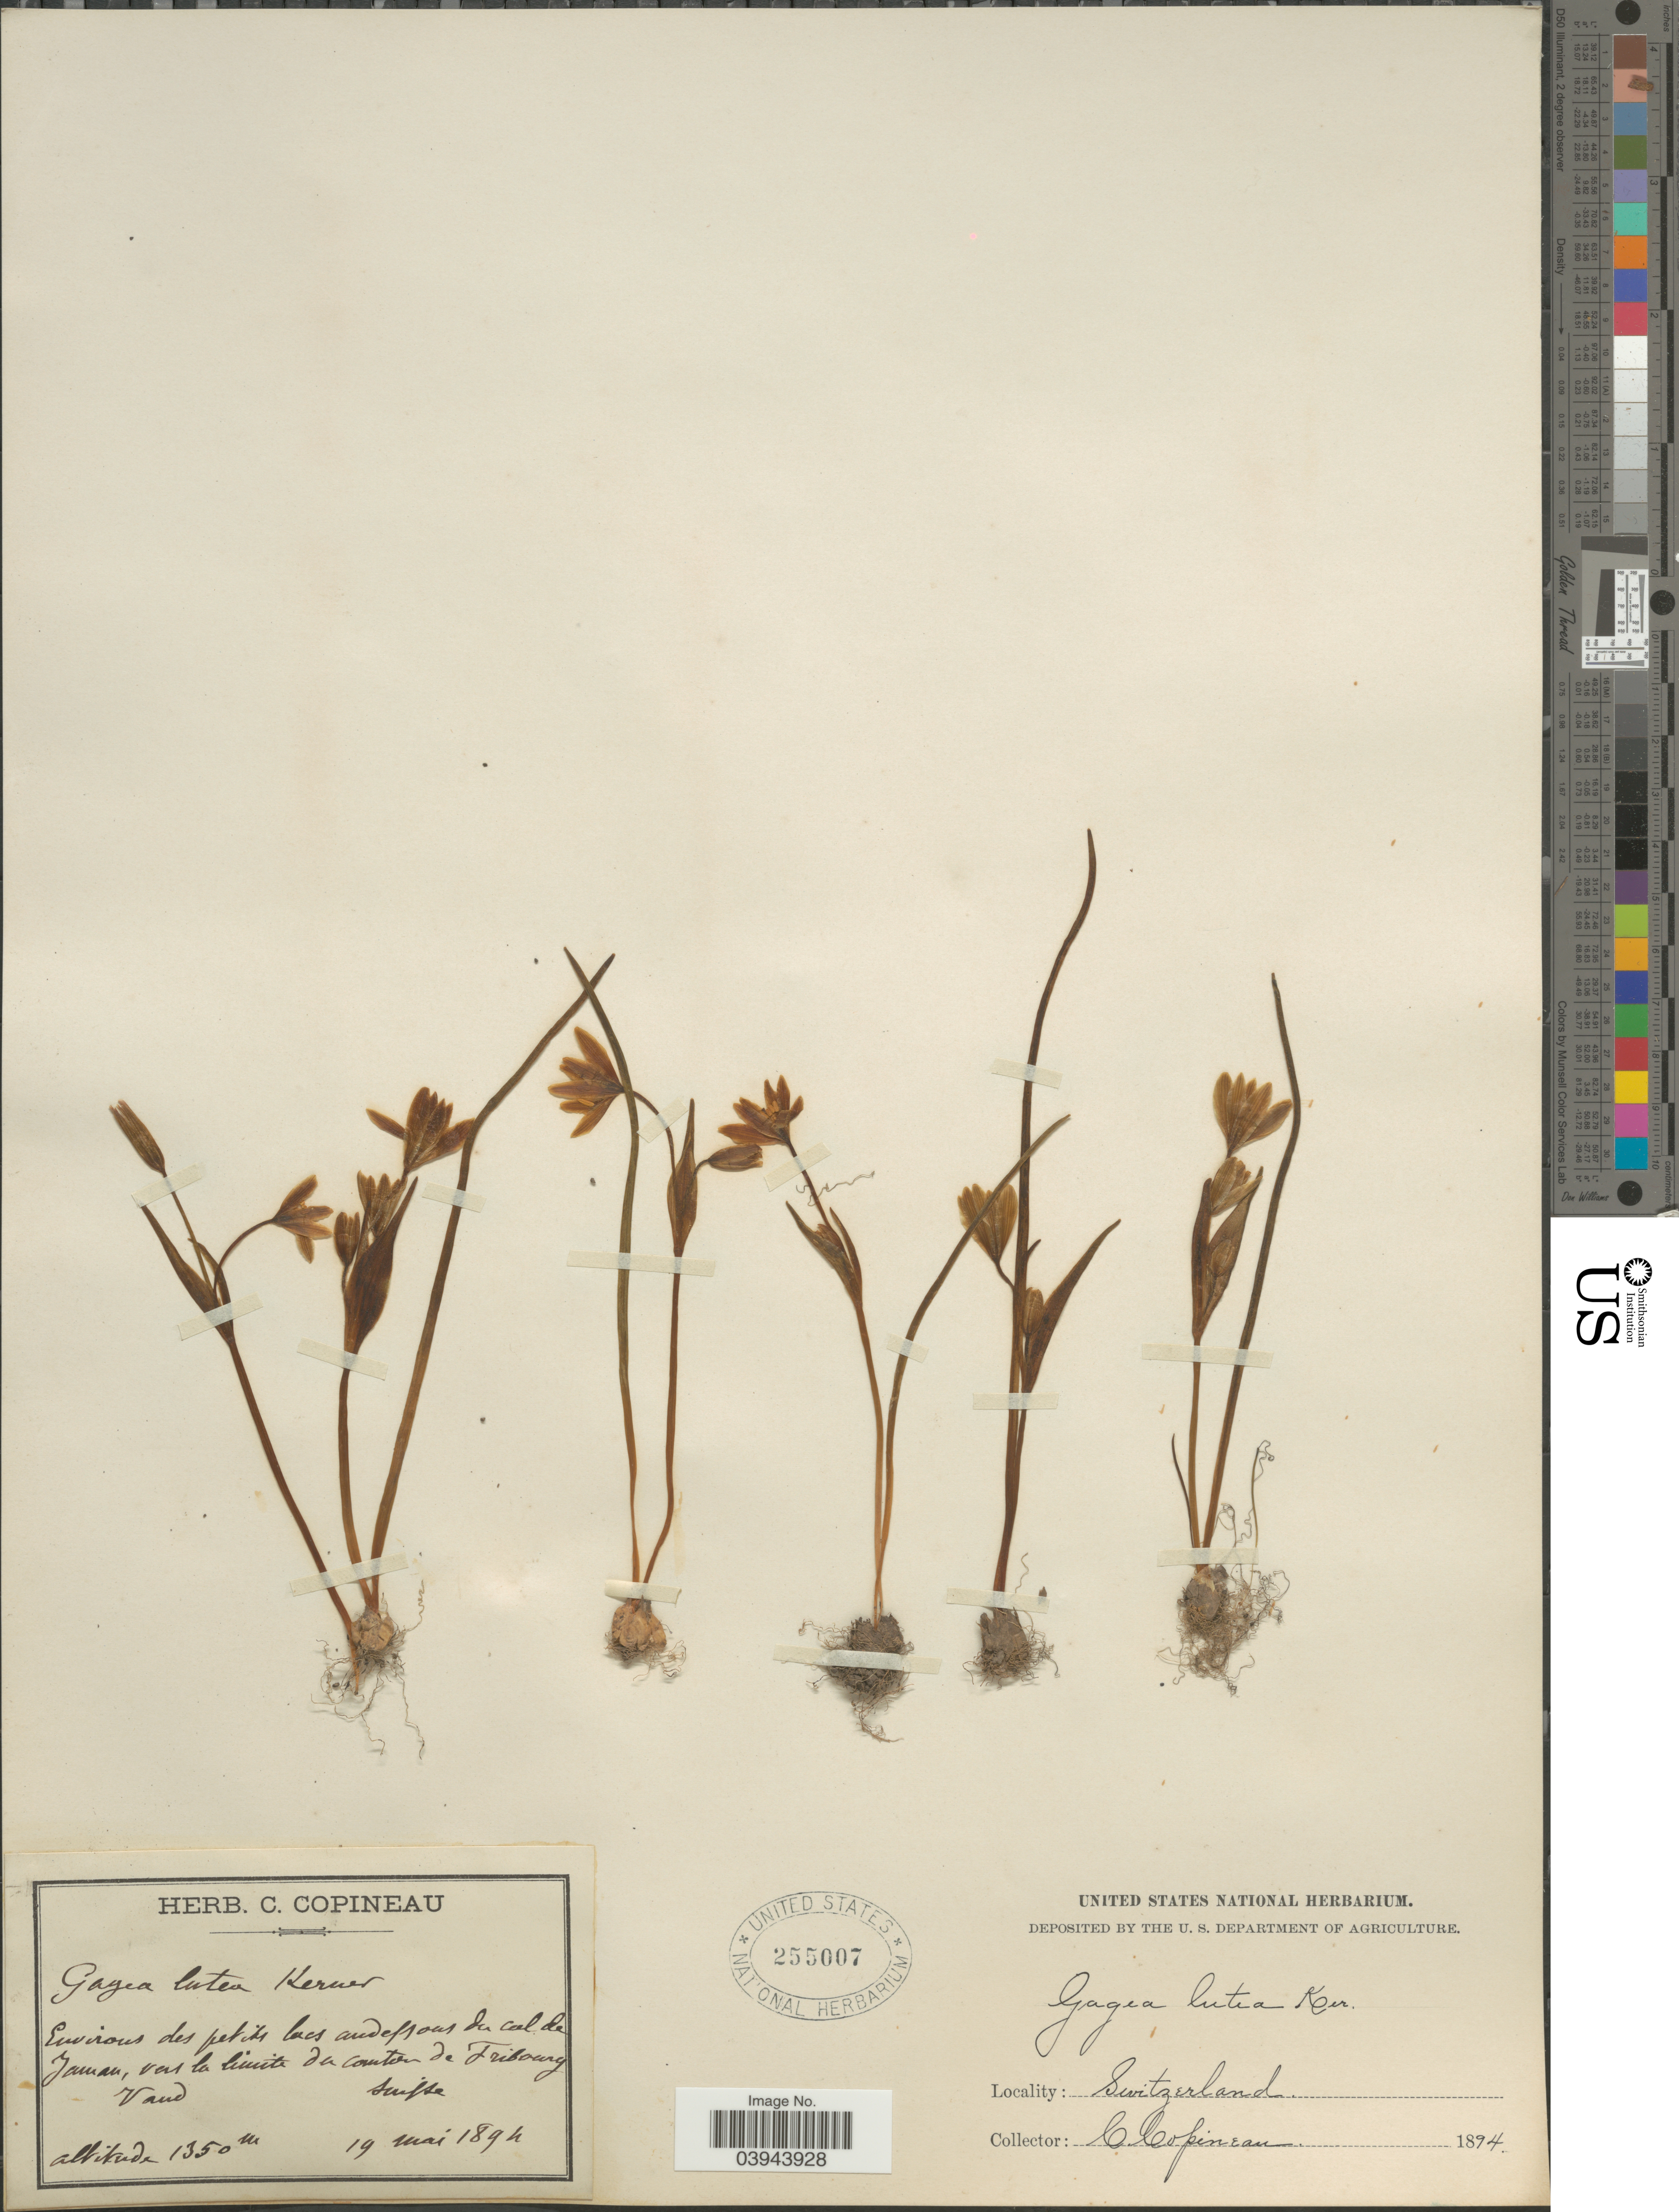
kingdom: Plantae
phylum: Tracheophyta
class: Liliopsida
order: Liliales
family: Liliaceae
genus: Gagea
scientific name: Gagea lutea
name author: (L.) Ker Gawl.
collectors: C. Copineau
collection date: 1894-05-19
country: Switzerland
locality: Environs de petits locs audessous du cal de Jamau, vas la limite da canton de Fribourg Vaud. Suisse.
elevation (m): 1350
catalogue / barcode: US 255007